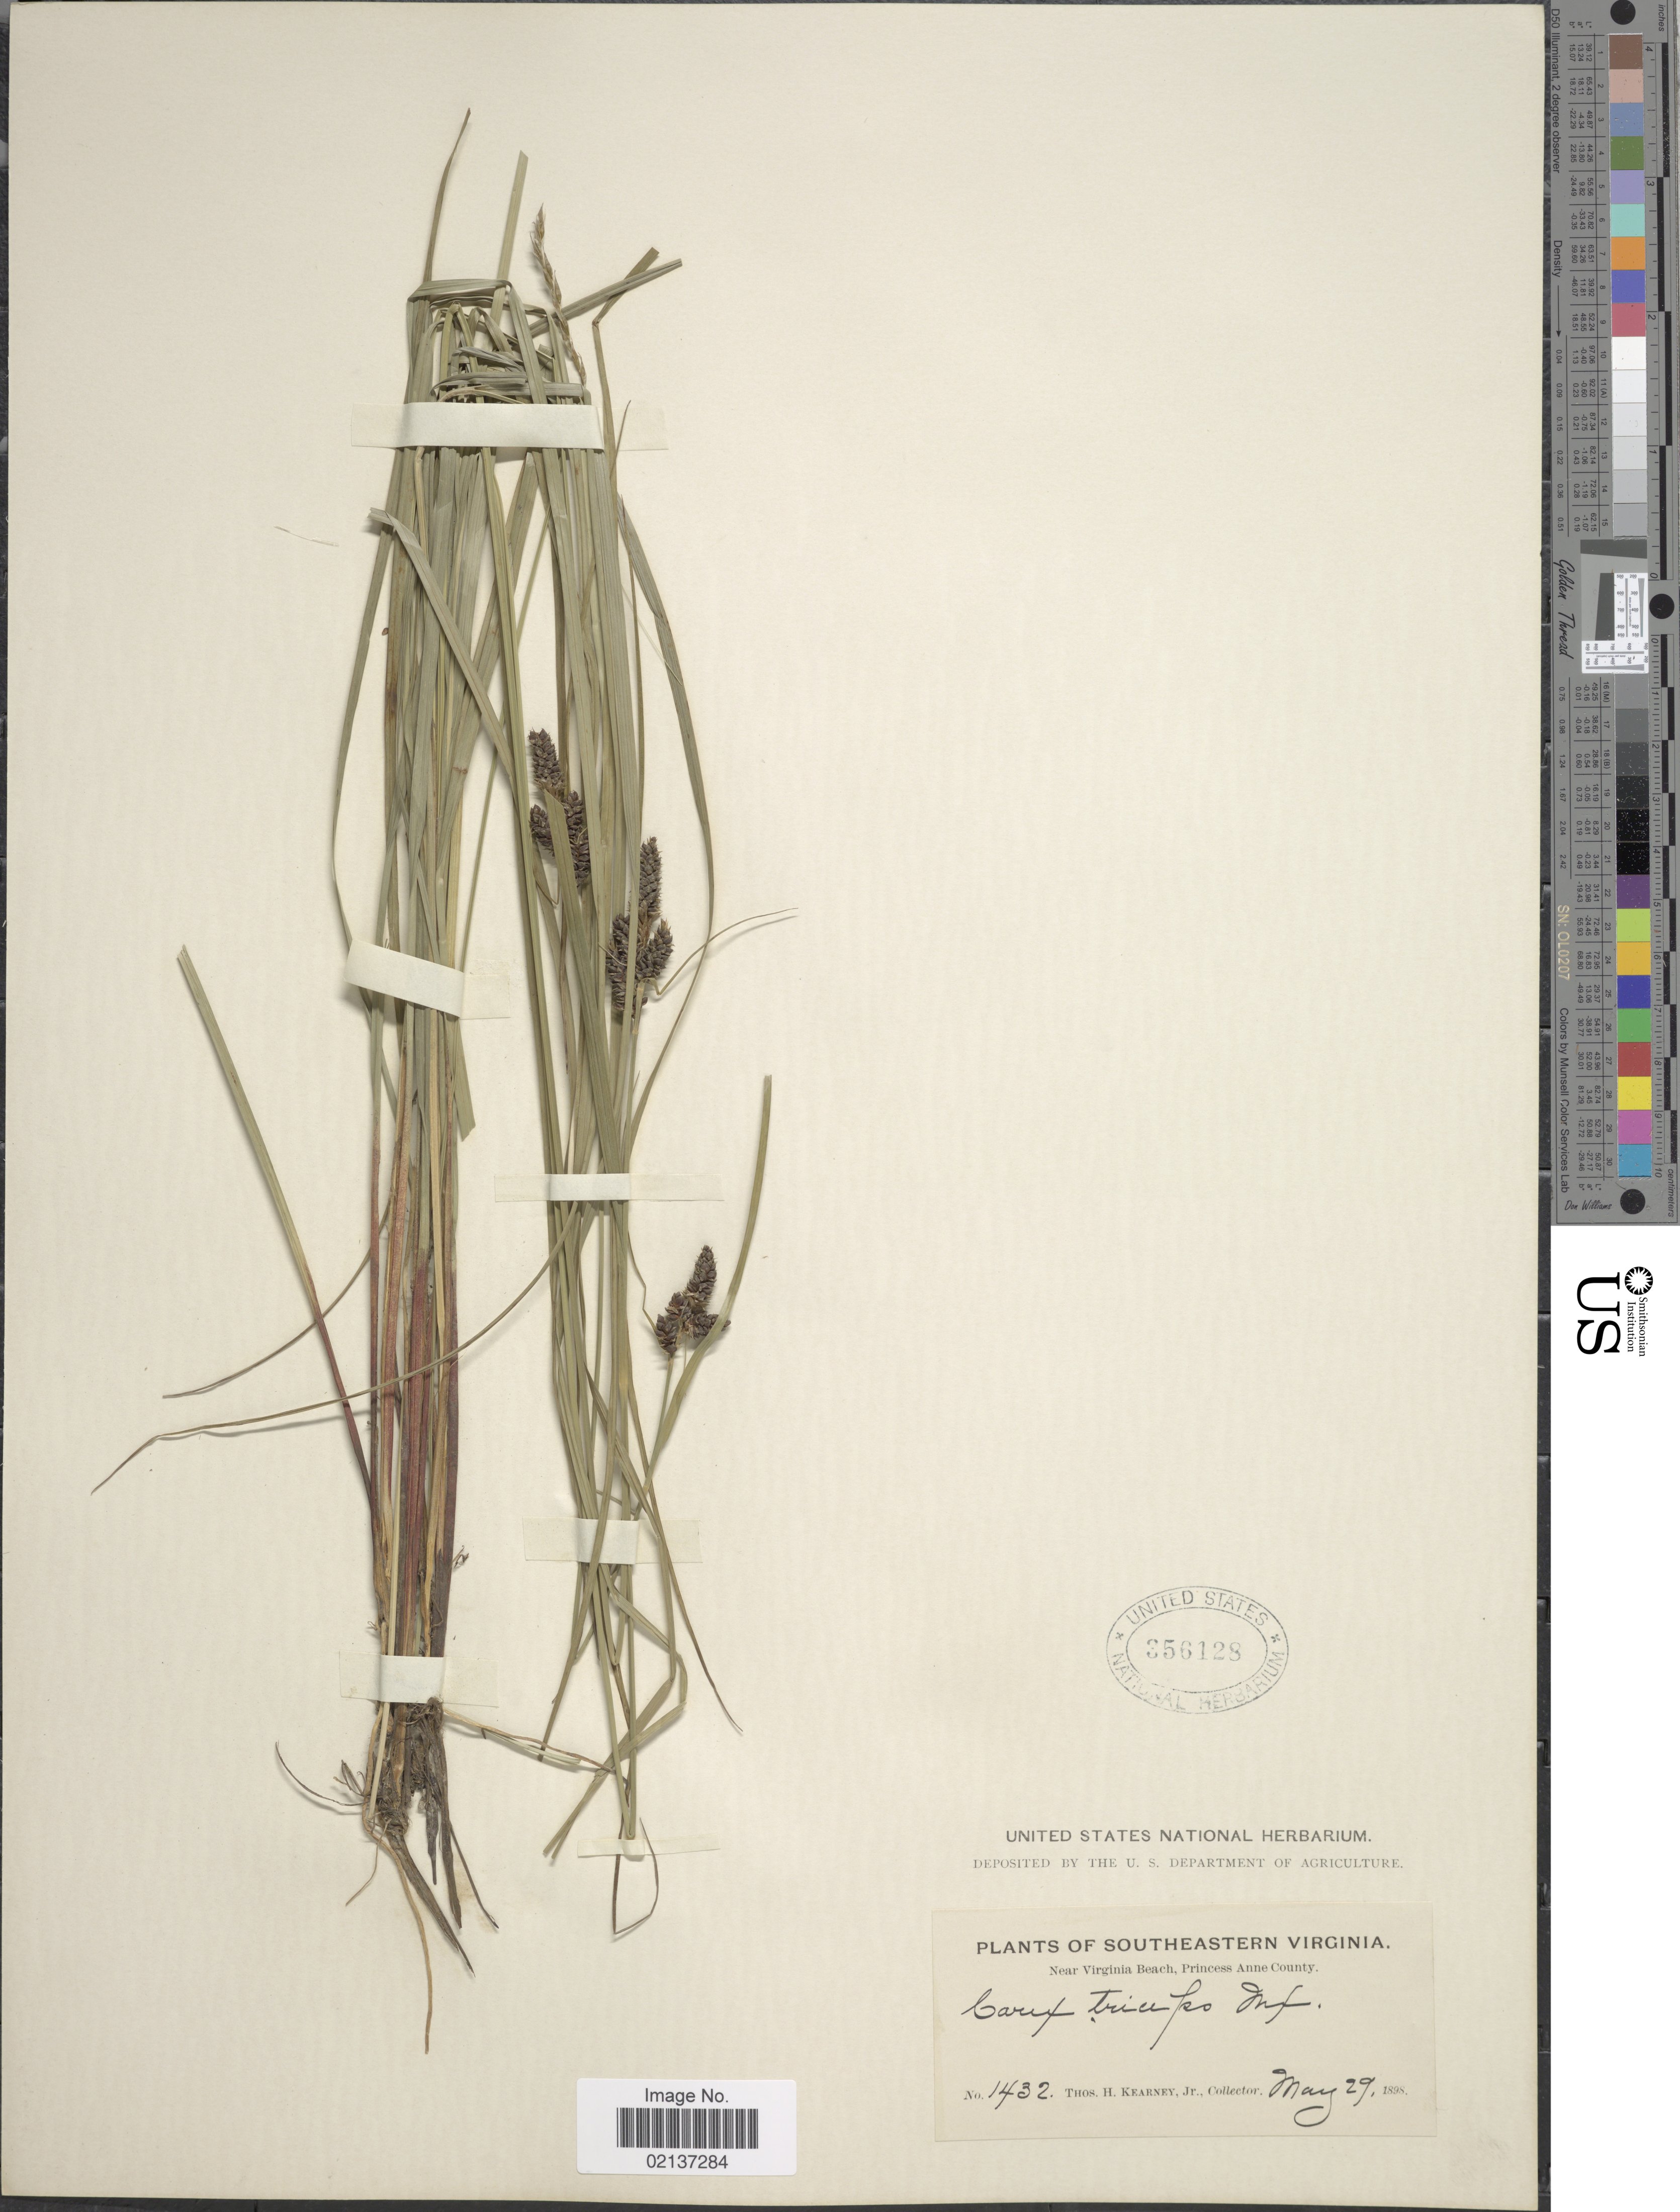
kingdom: Plantae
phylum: Tracheophyta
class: Liliopsida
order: Poales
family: Cyperaceae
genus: Carex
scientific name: Carex hirsutella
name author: Mack.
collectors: T. H. Kearney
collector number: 1432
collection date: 1898-05-29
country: United States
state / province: Virginia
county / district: City of Virginia Beach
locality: Southeastern Virginia, near Virginia Beach, Princess Anne (=historic county name) County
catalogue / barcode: US 356128